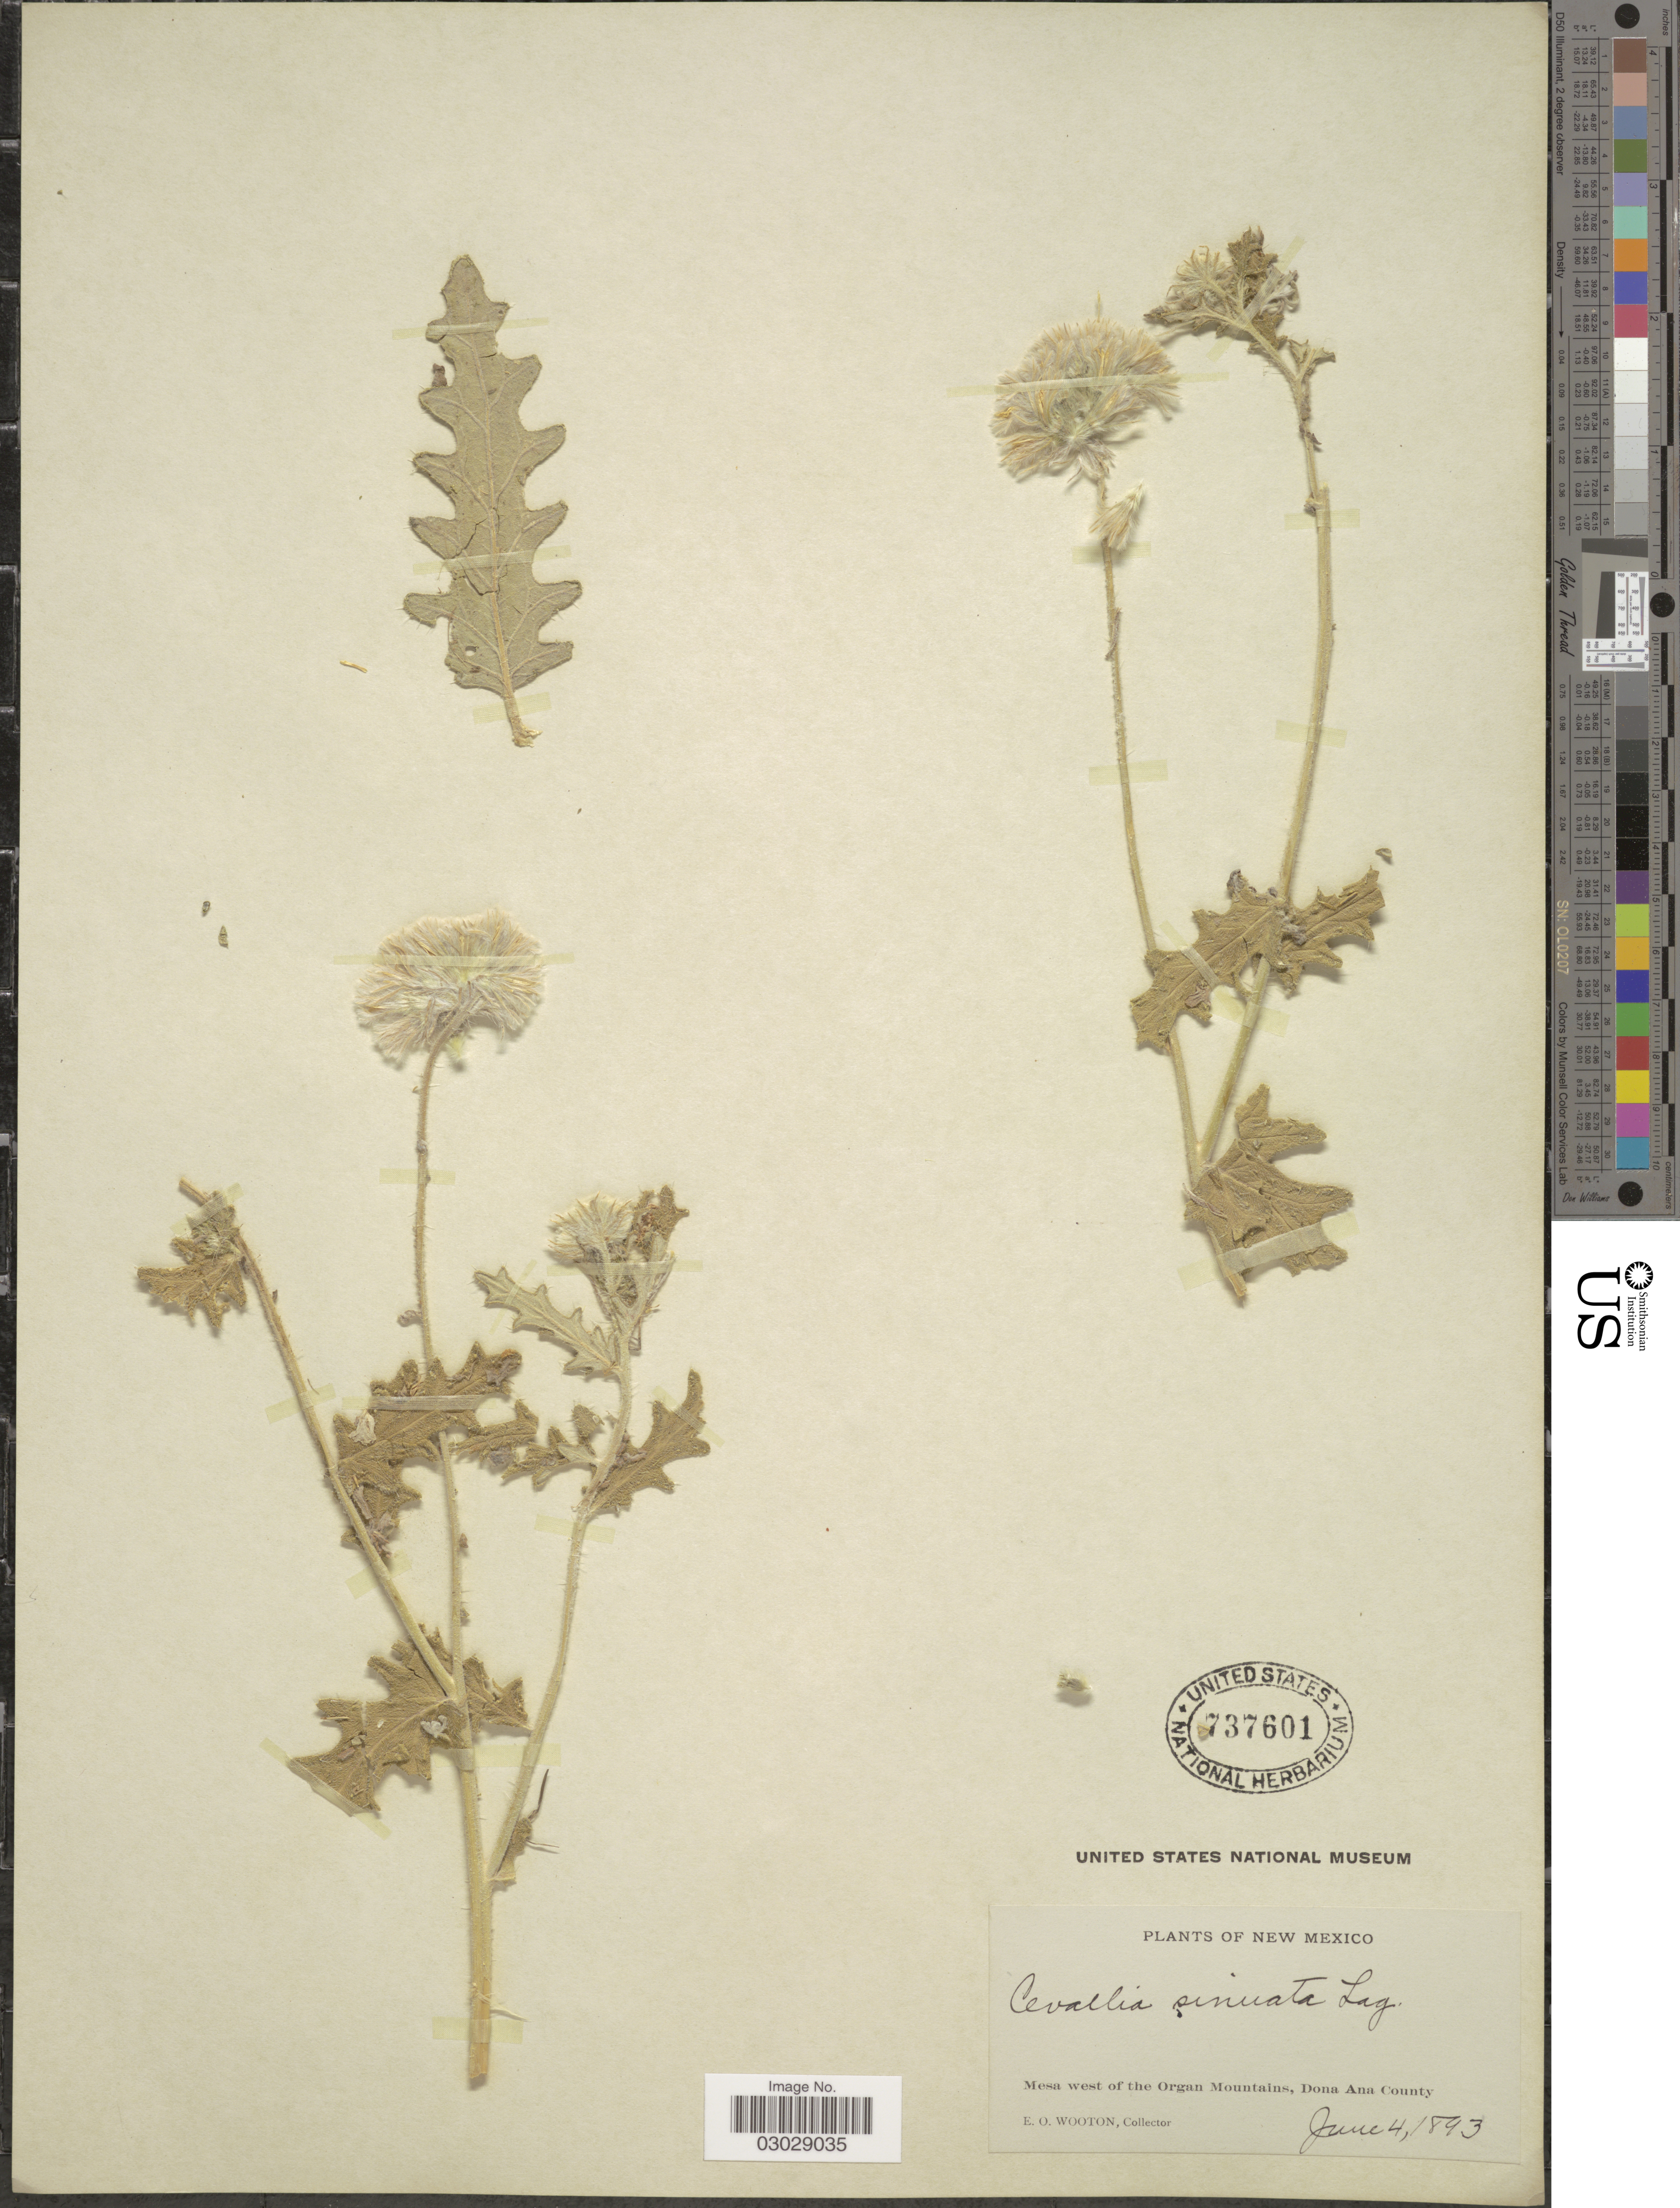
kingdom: Plantae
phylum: Tracheophyta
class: Magnoliopsida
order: Cornales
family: Loasaceae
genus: Cevallia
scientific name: Cevallia sinuata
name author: Lag.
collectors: E. O. Wooton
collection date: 1893-06-04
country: United States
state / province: New Mexico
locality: Mesa west of the Organ Mountains, Dona Ana County.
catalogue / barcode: US 737601